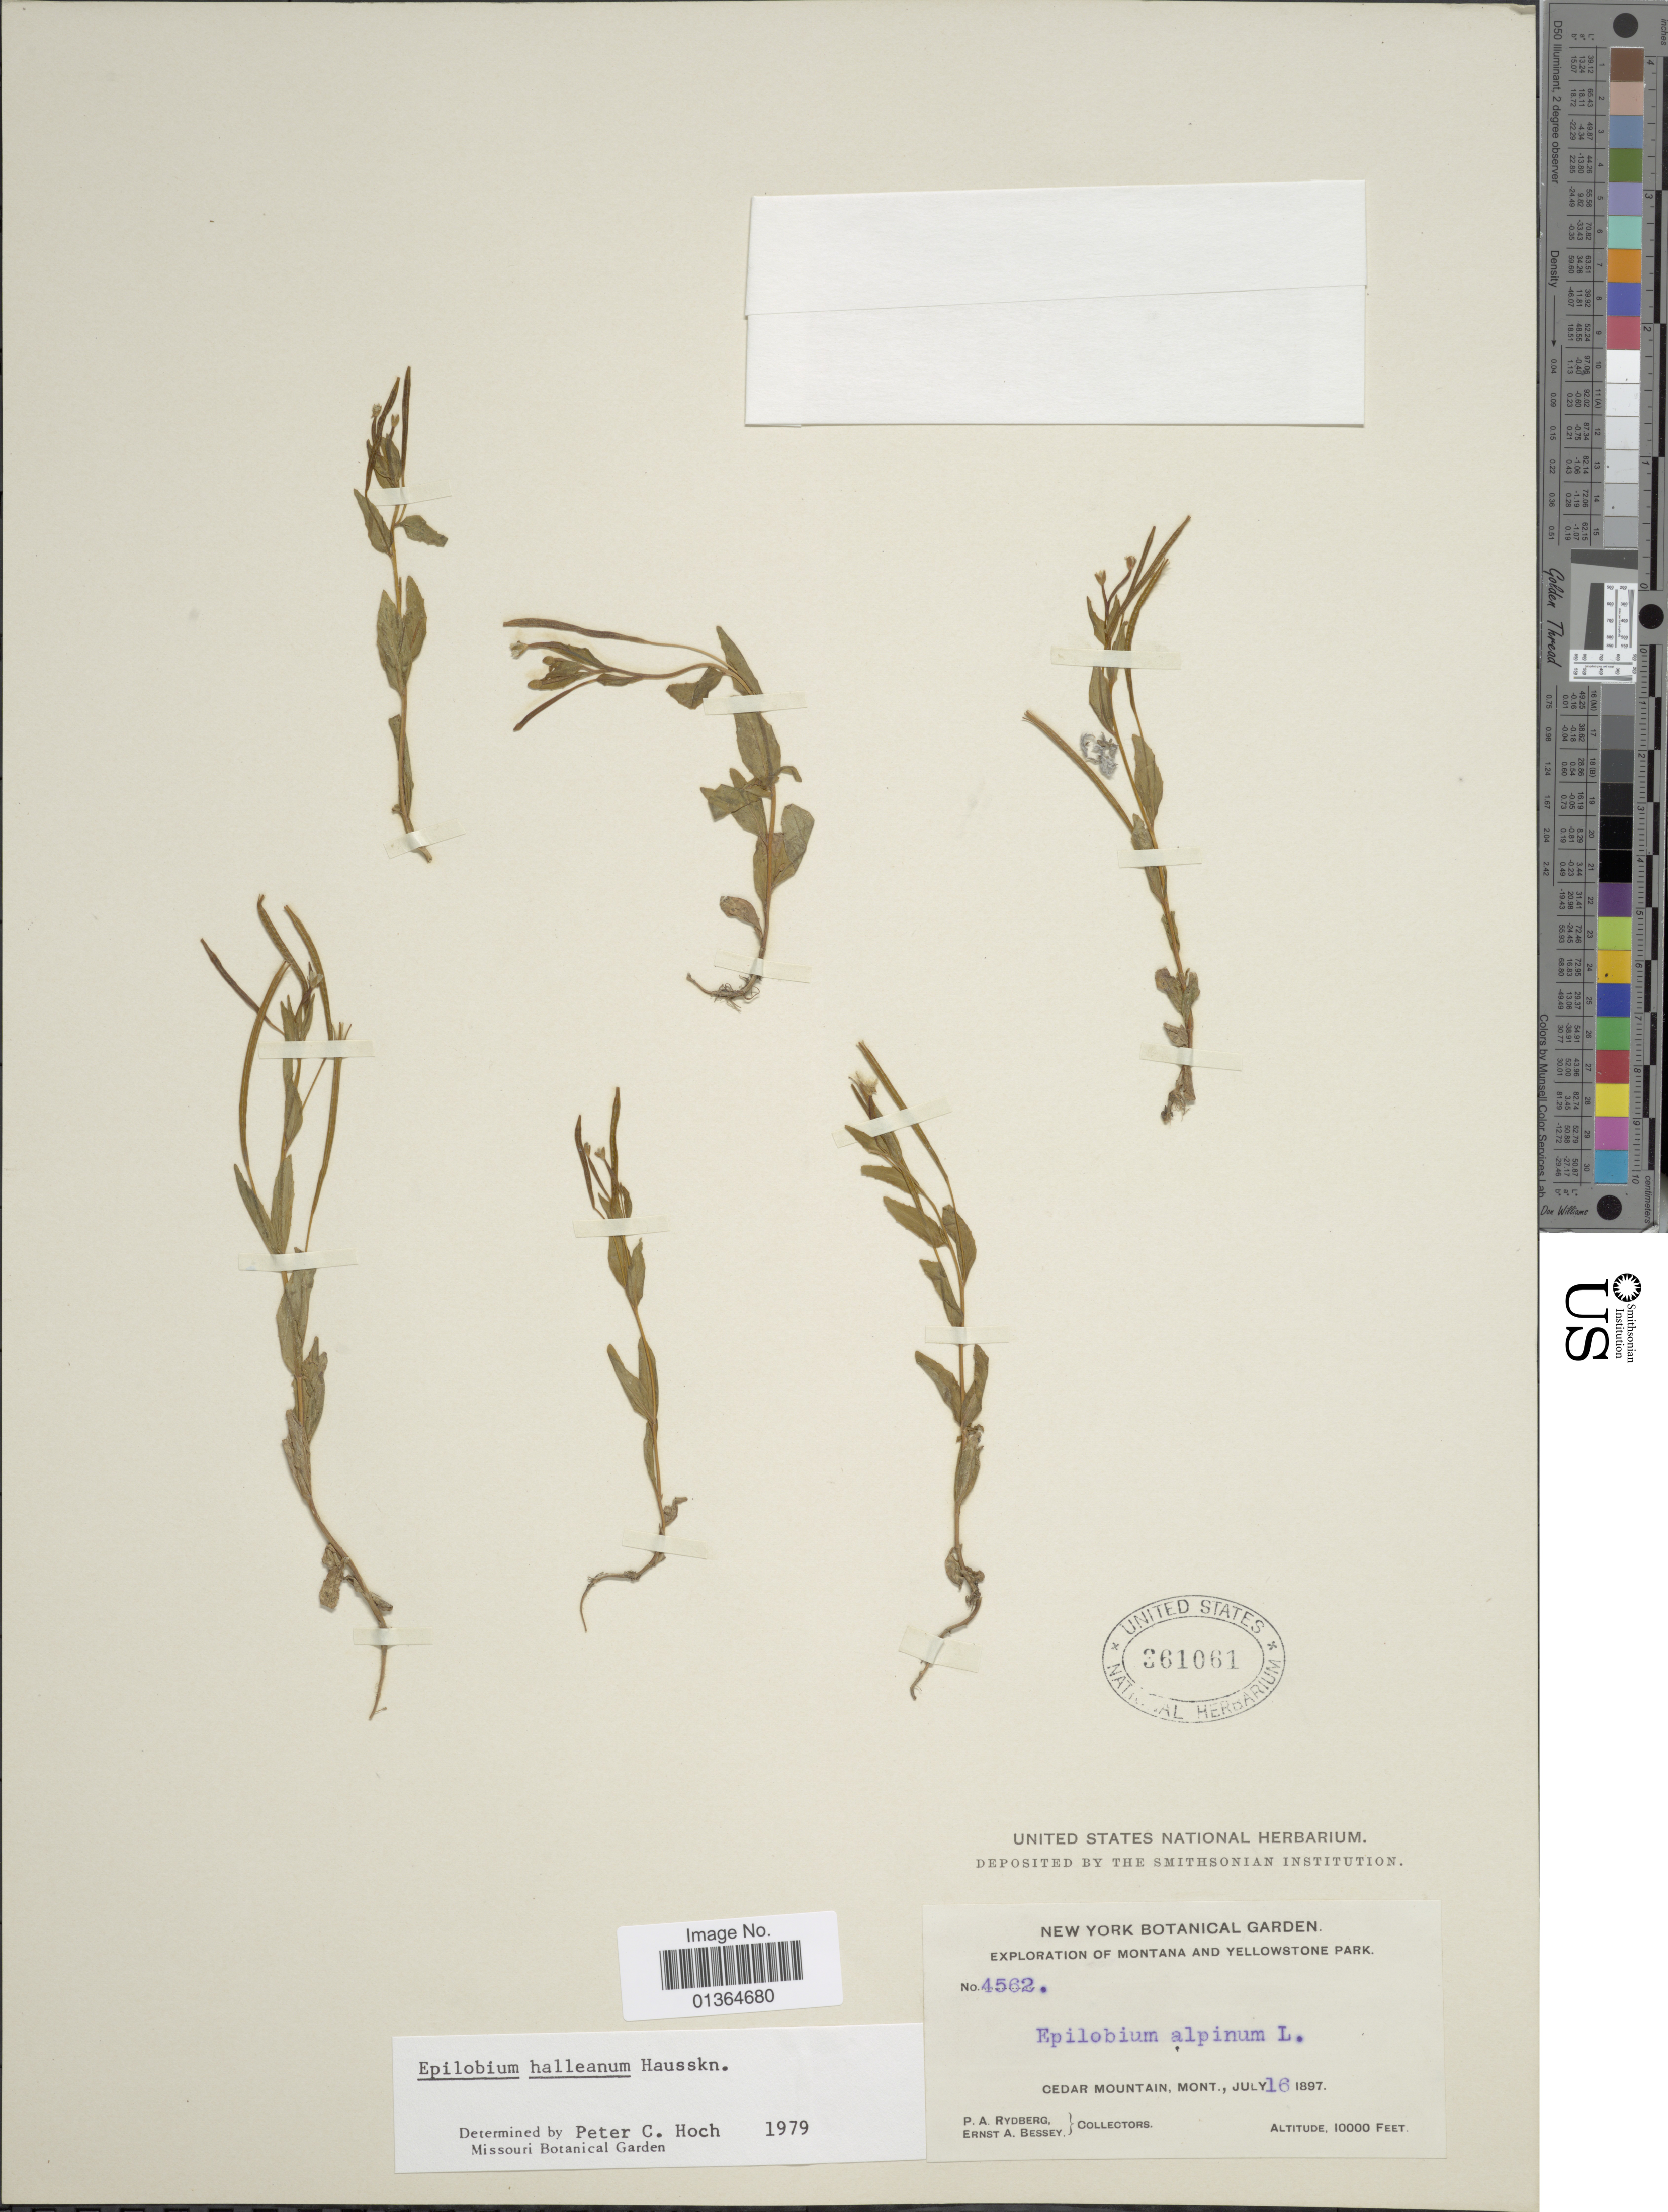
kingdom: Plantae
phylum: Tracheophyta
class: Magnoliopsida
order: Myrtales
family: Onagraceae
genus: Epilobium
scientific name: Epilobium hallianum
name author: Hausskn.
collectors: P. A. Rydberg & E. A. Bessey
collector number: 4562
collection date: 1897-07-16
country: United States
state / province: Montana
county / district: Madison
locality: Cedar Mountain.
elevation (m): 3048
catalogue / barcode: US 361061